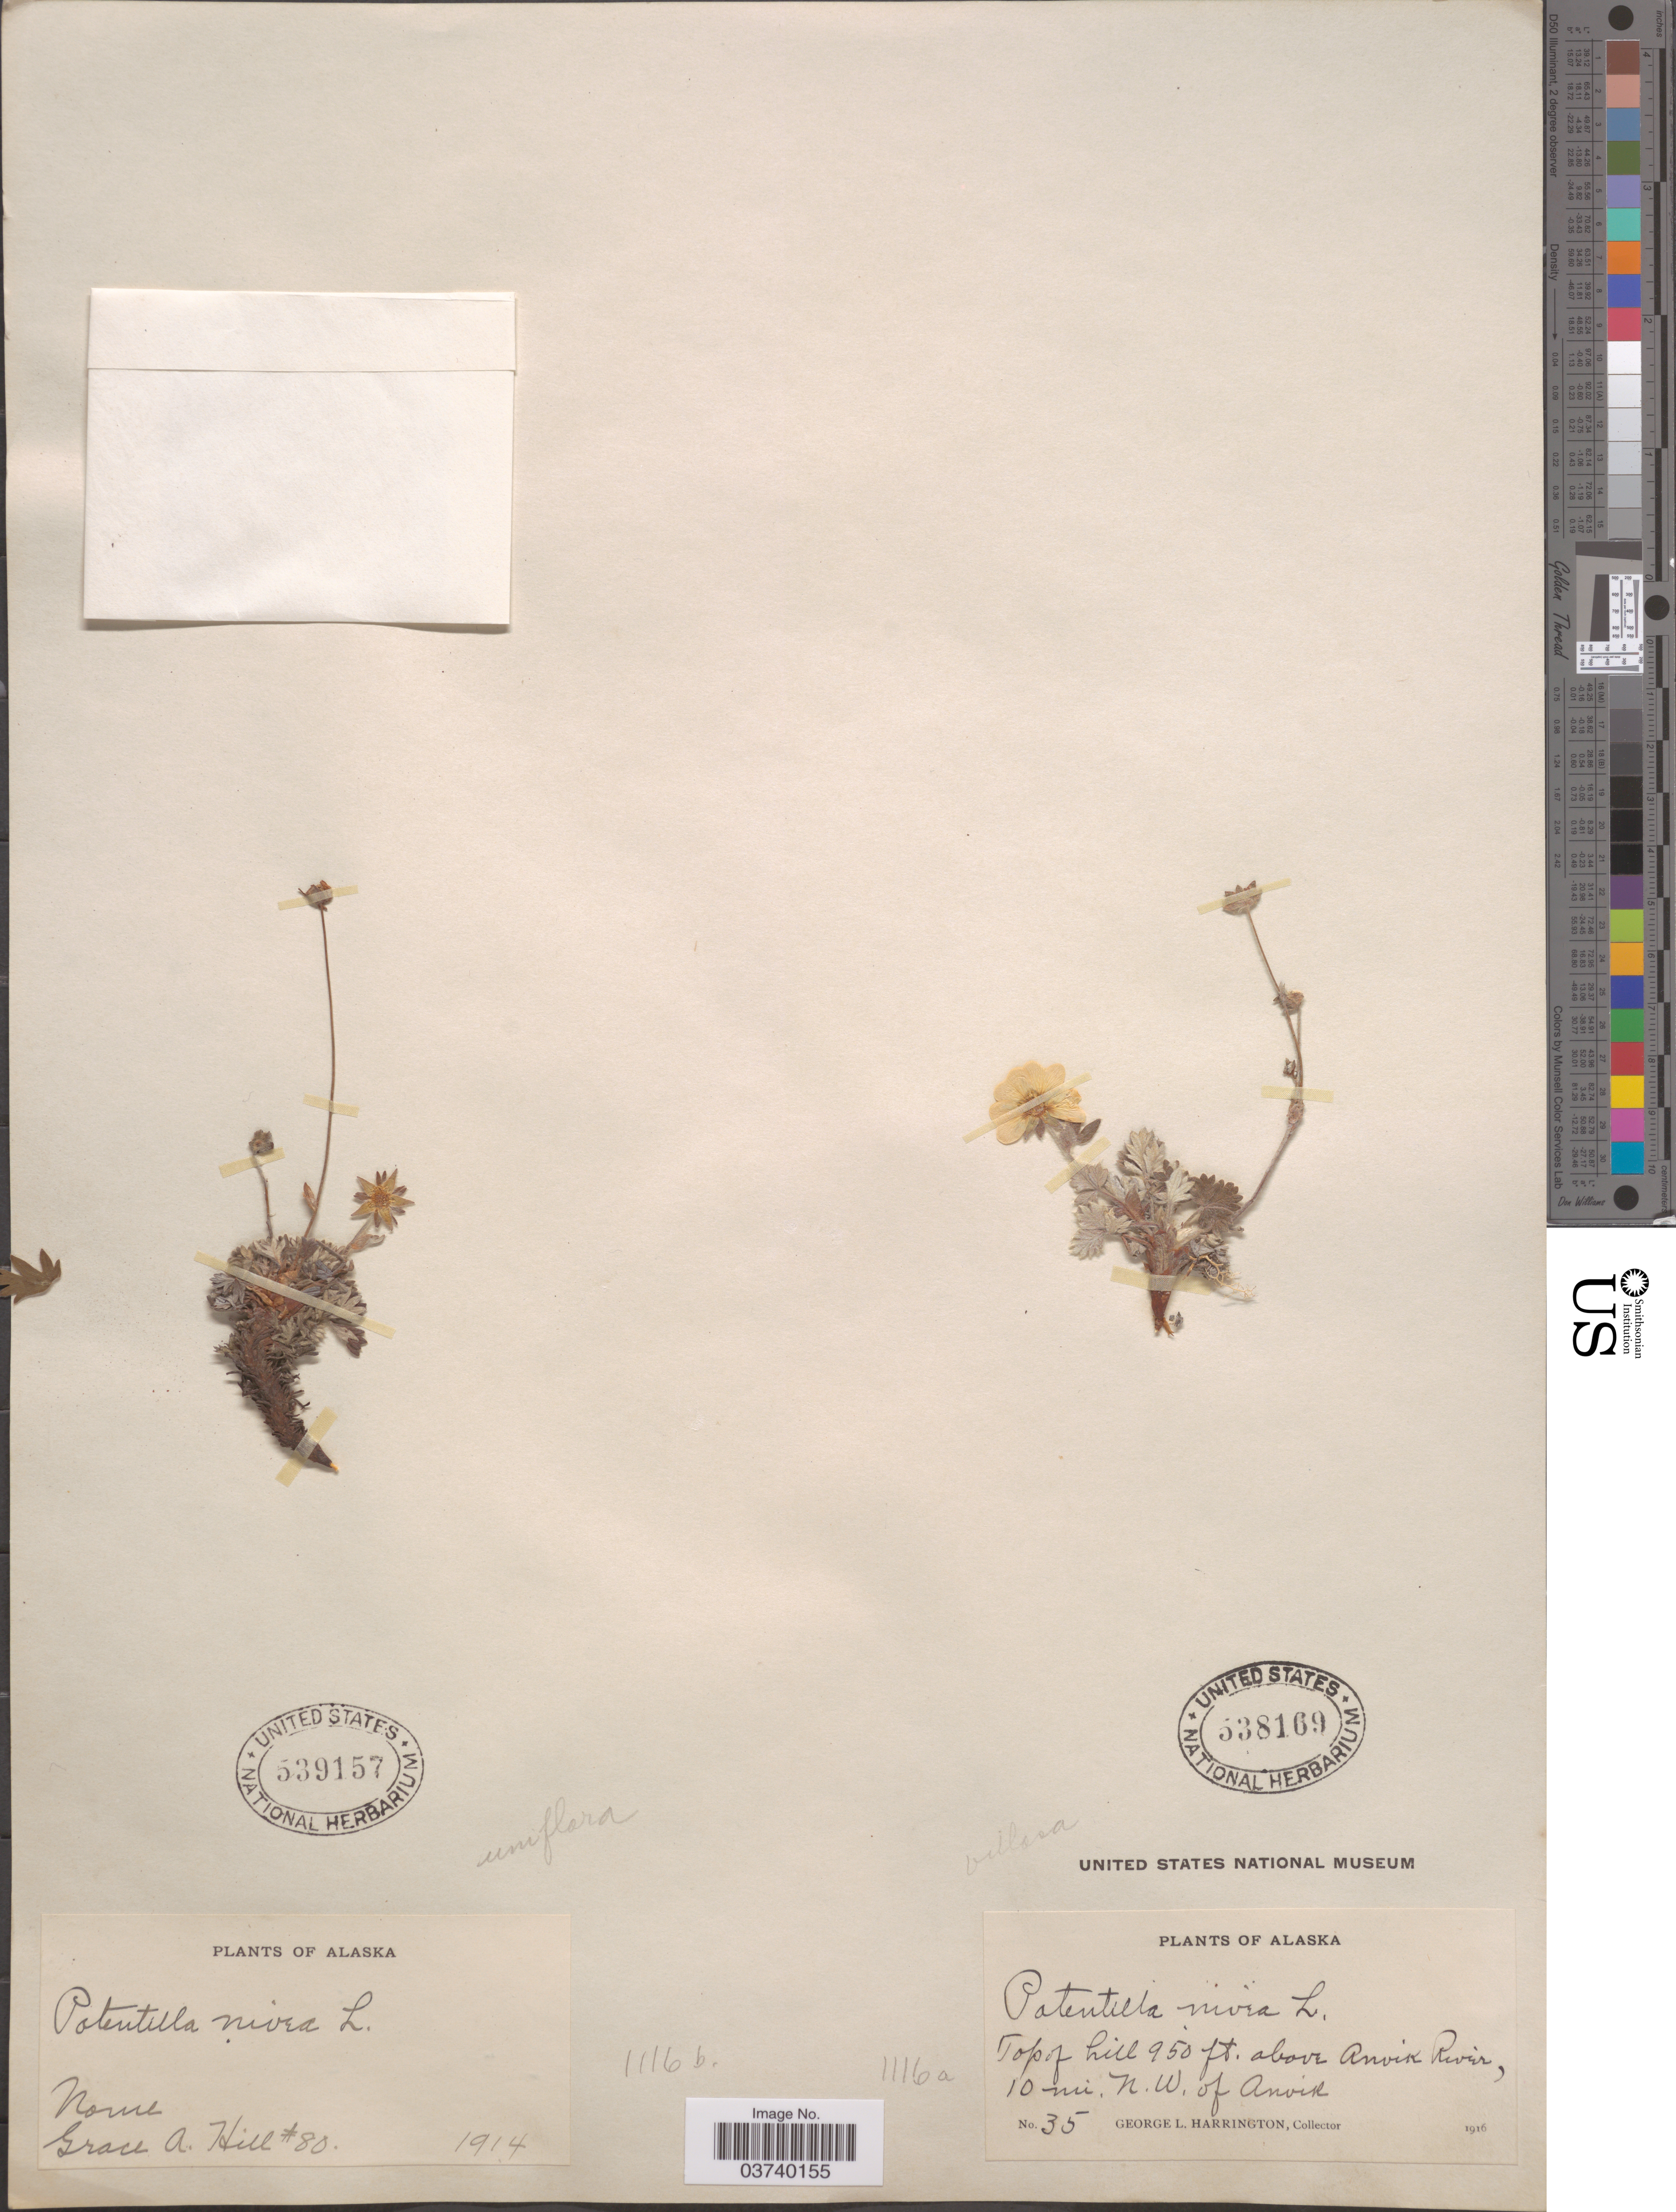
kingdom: Plantae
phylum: Tracheophyta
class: Magnoliopsida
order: Rosales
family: Rosaceae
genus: Potentilla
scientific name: Potentilla nivea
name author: L.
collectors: G. A. Hill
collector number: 80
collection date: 1914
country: United States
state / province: Alaska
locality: Nome.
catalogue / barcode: US 539157